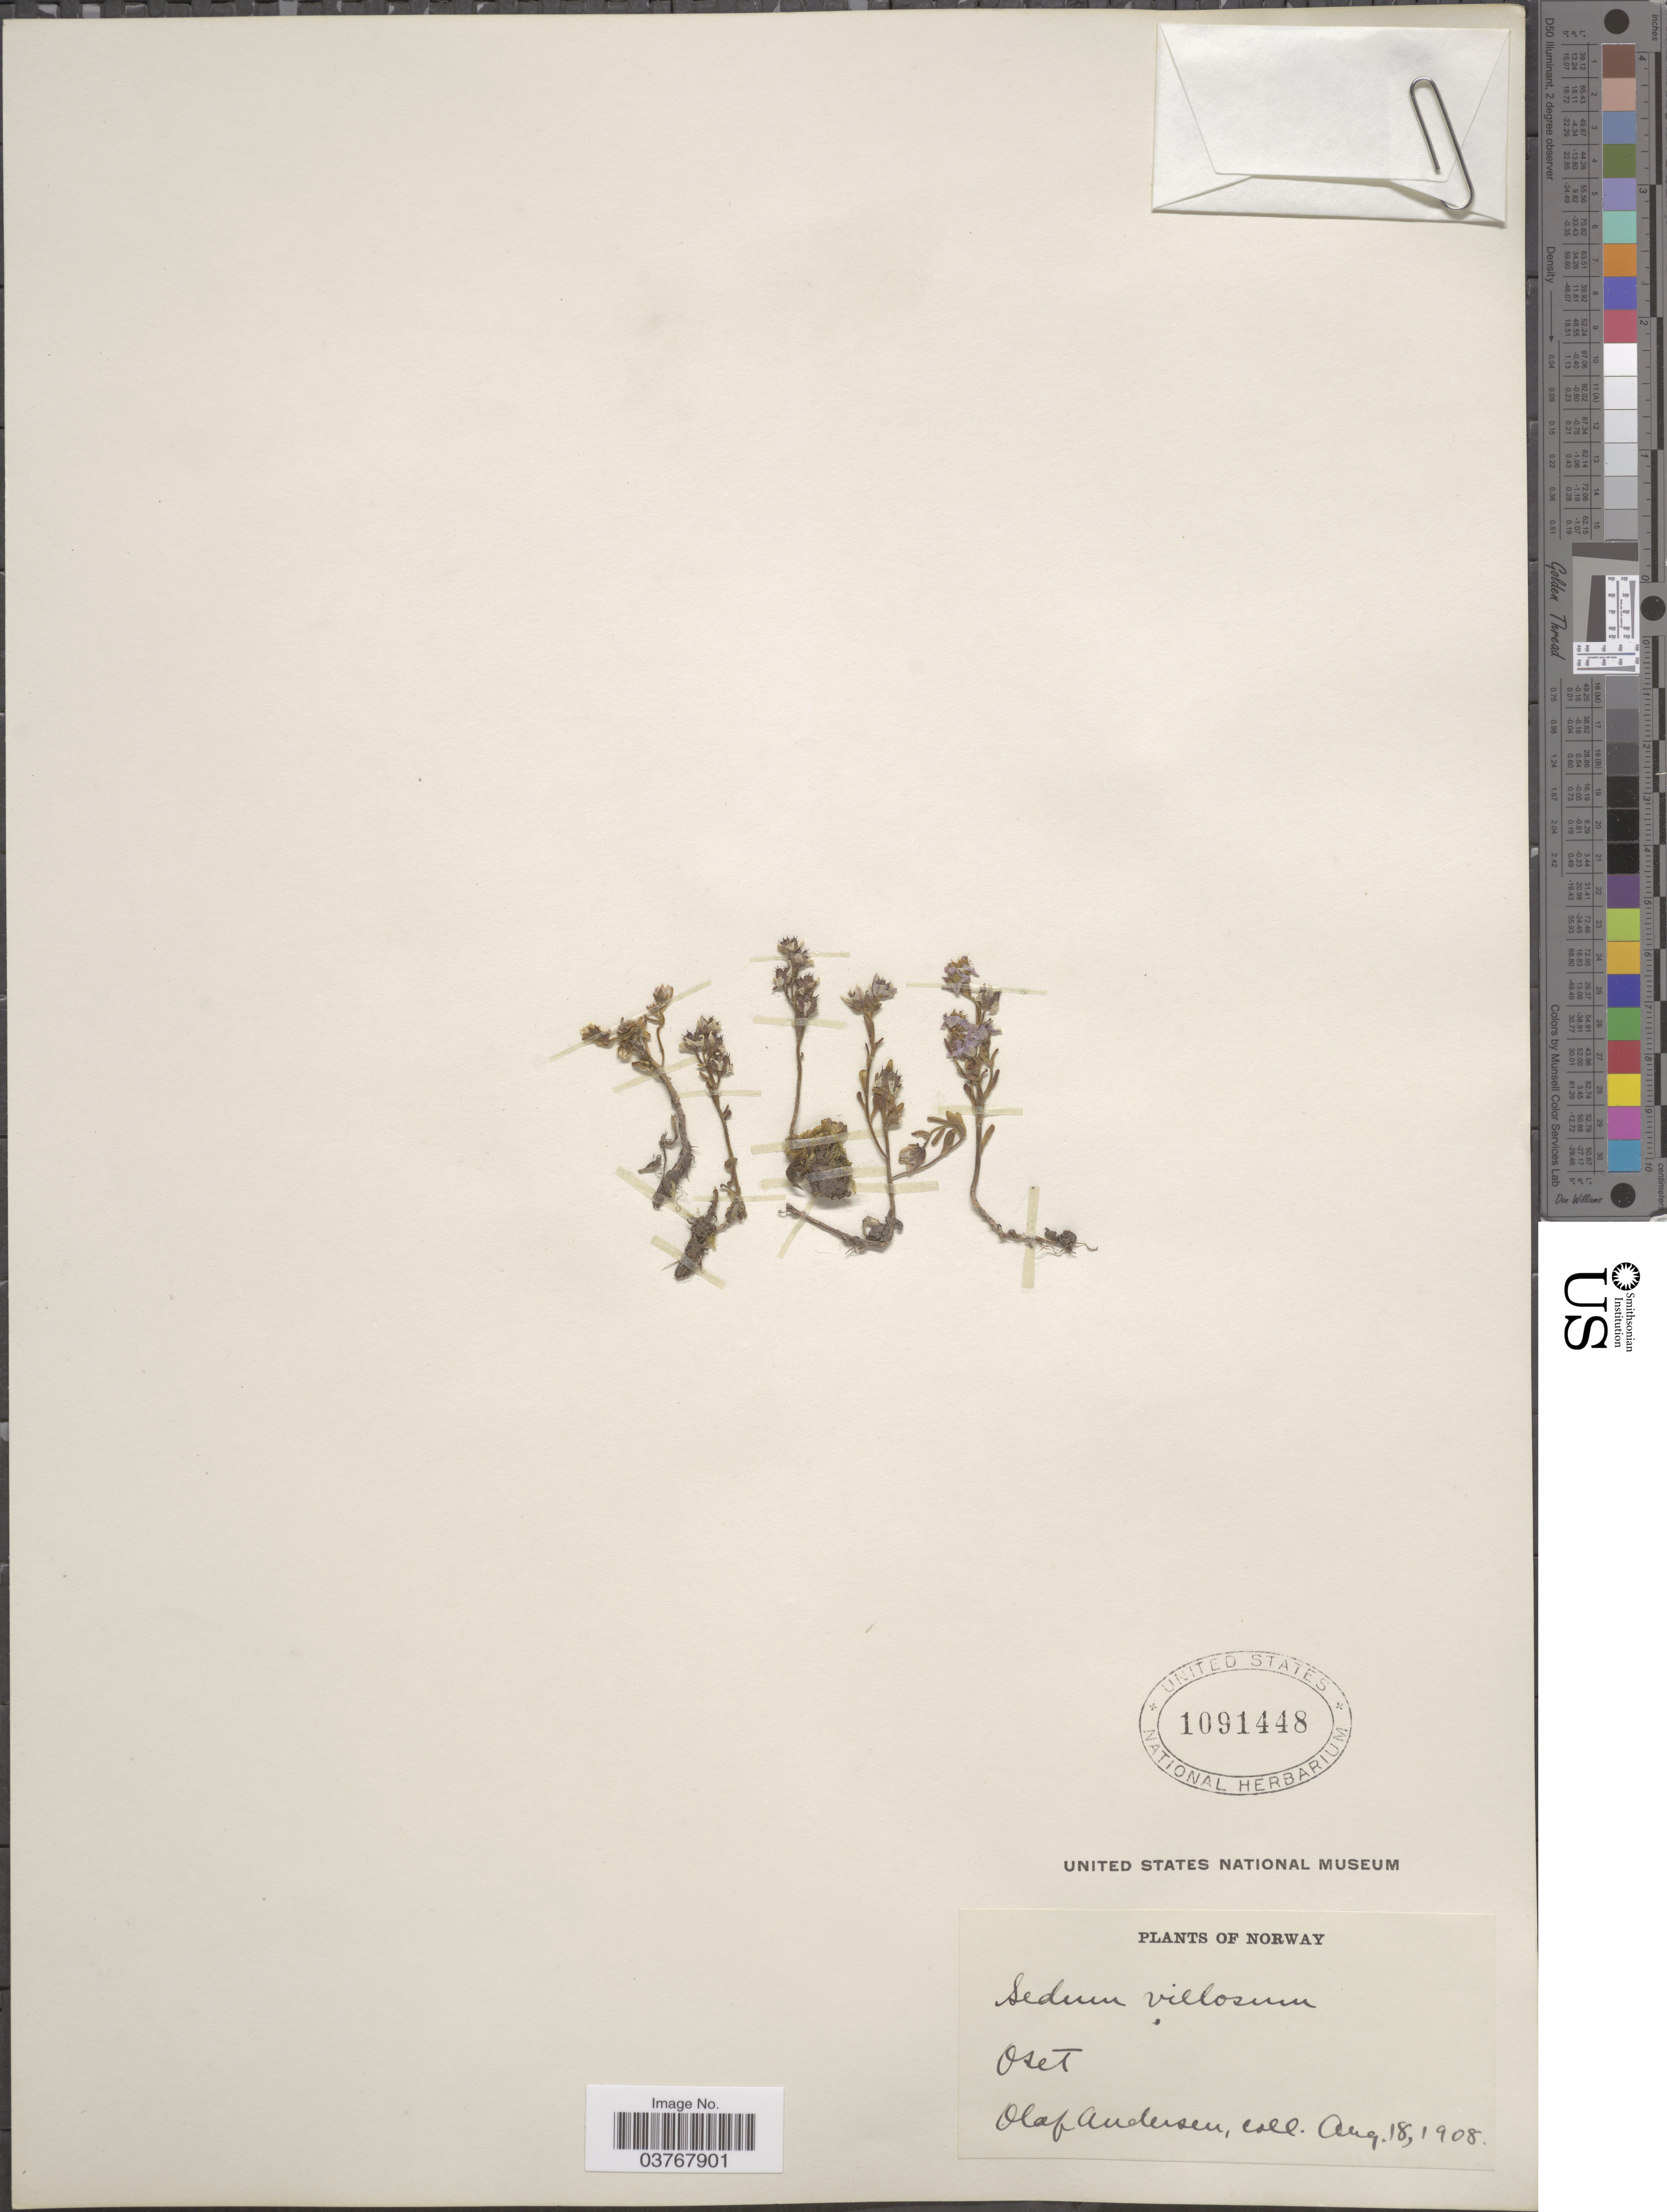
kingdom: Plantae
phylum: Tracheophyta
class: Magnoliopsida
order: Saxifragales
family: Crassulaceae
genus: Sedum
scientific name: Sedum villosum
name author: L.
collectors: O. Andersen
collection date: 1908-08-18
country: Norway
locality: Oset.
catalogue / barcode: US 1091448